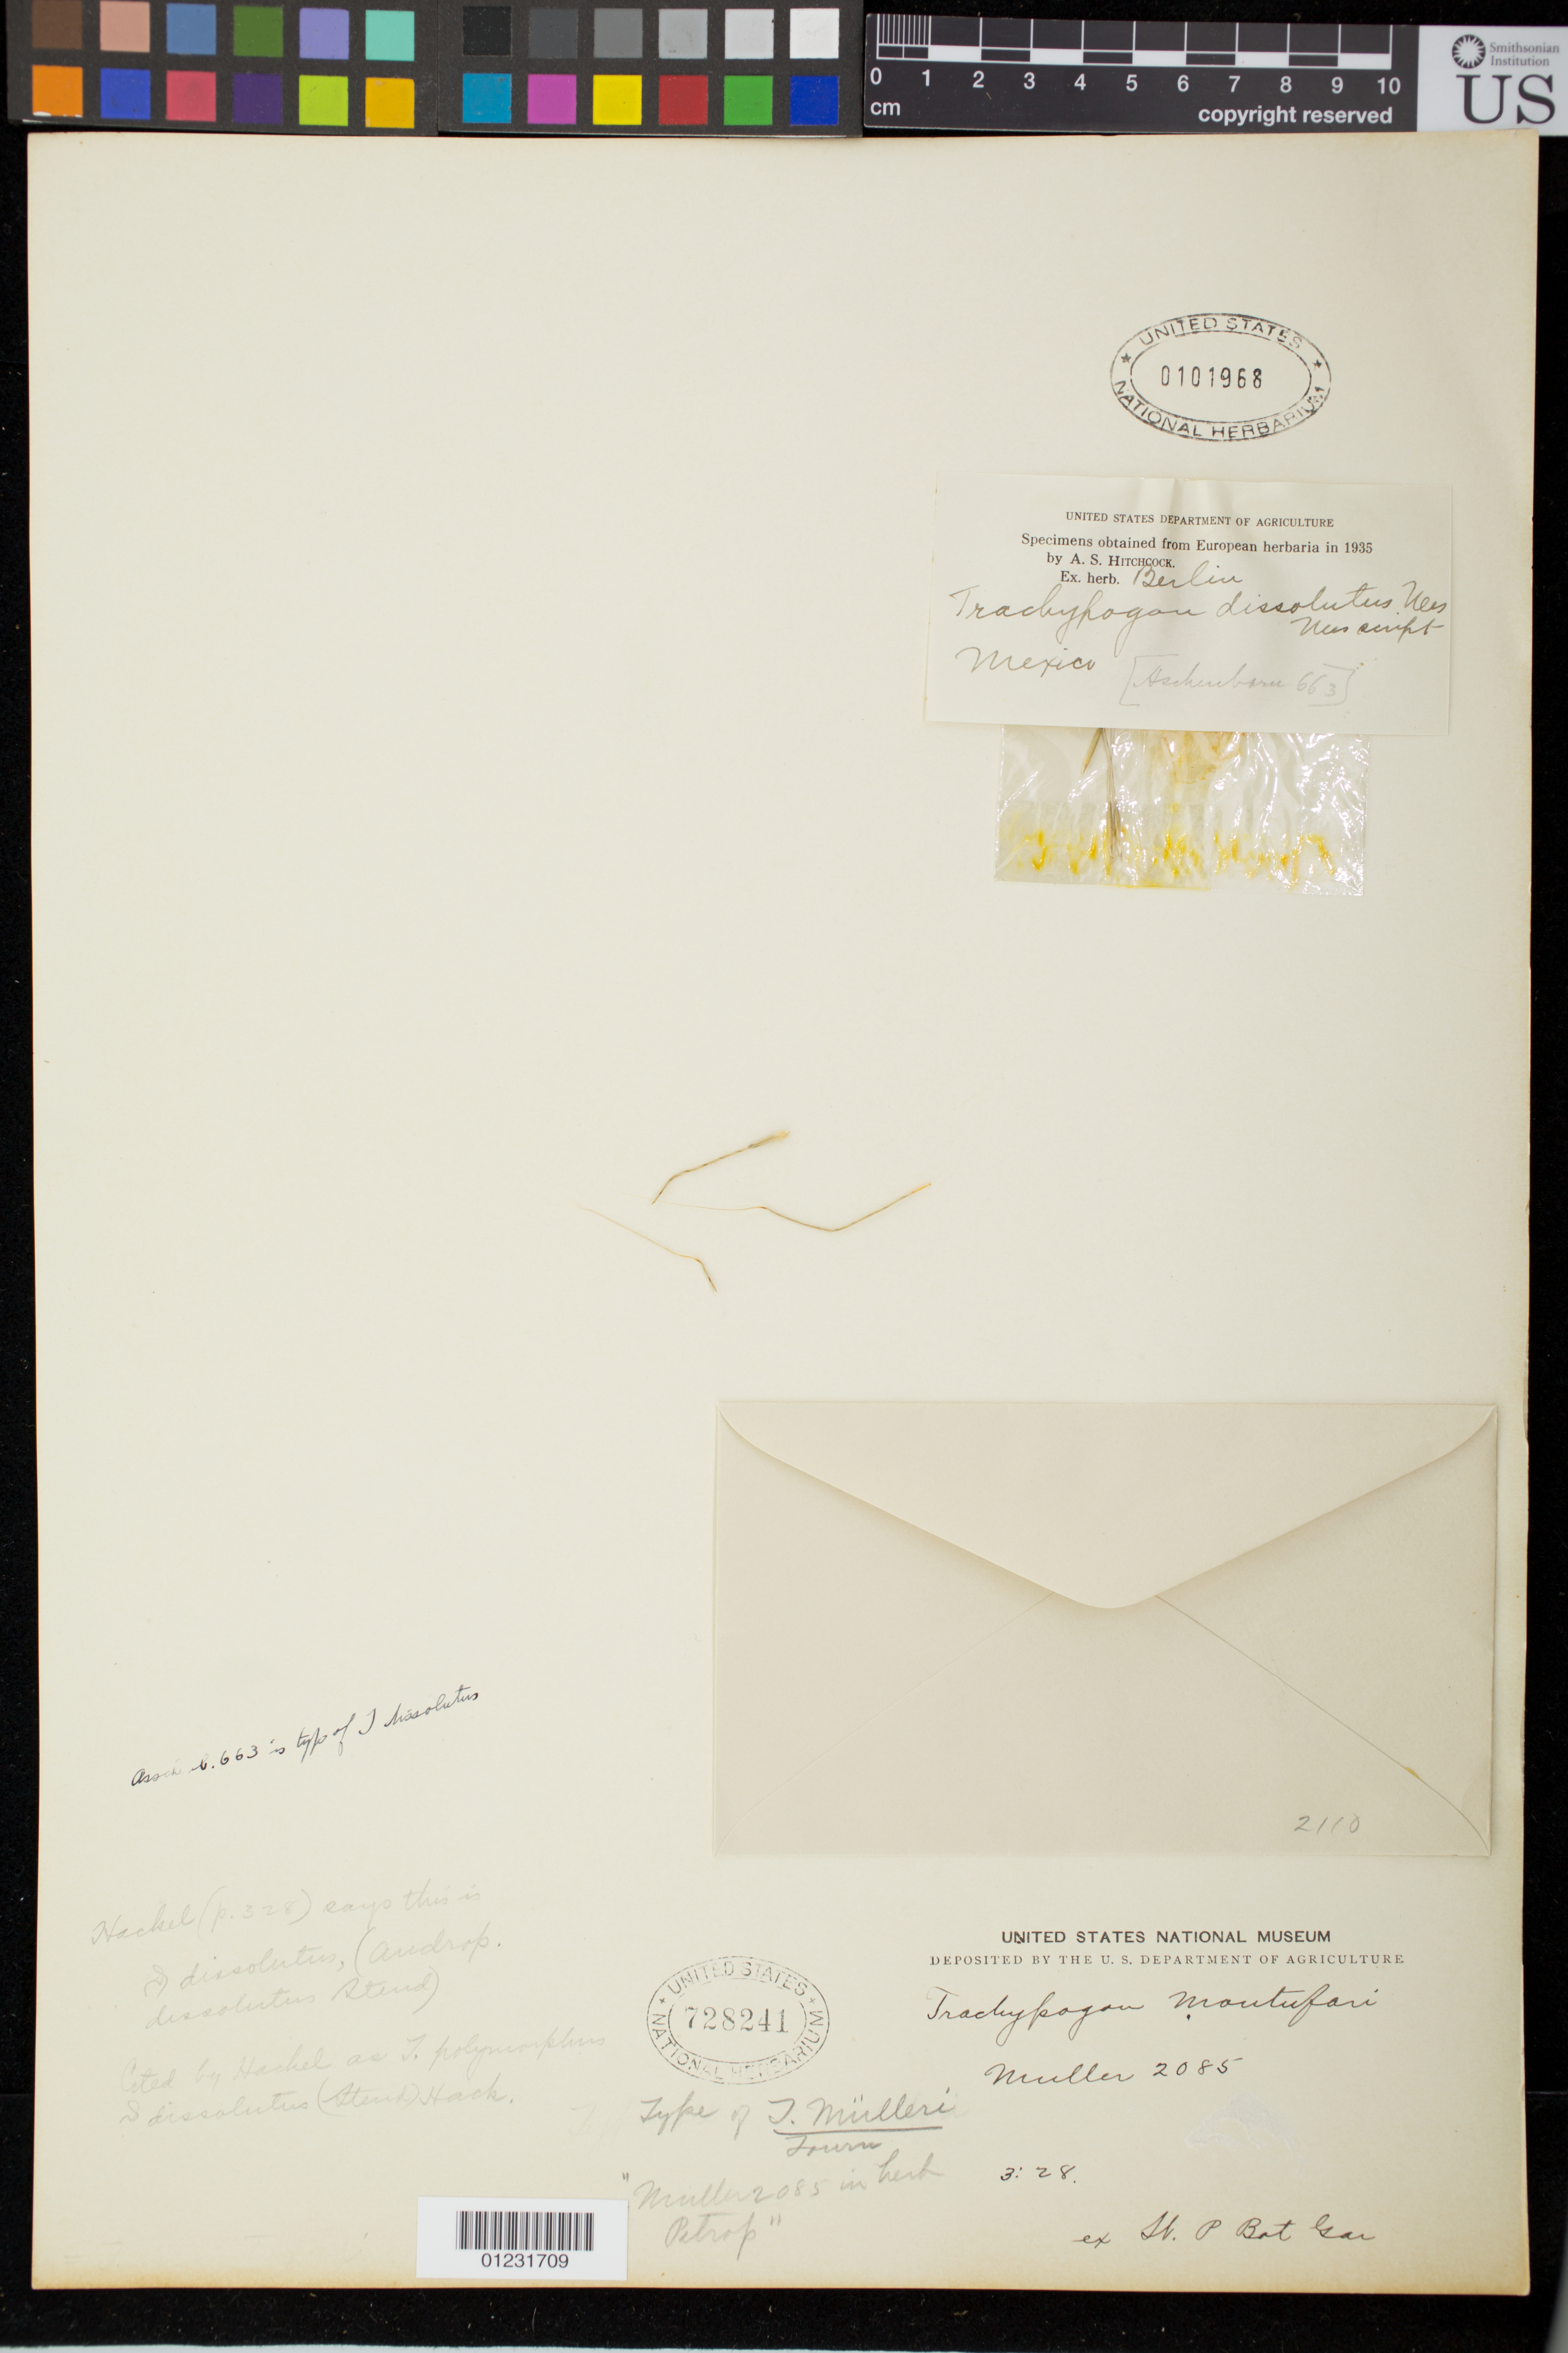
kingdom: Plantae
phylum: Tracheophyta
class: Liliopsida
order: Poales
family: Poaceae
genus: Trachypogon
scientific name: Trachypogon muelleri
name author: E. Fourn.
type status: Isotype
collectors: F. Müller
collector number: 2085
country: Mexico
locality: Orizaba.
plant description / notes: Fragmentary material of type specimen ex herb. P Bot Gar.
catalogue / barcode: US 728241